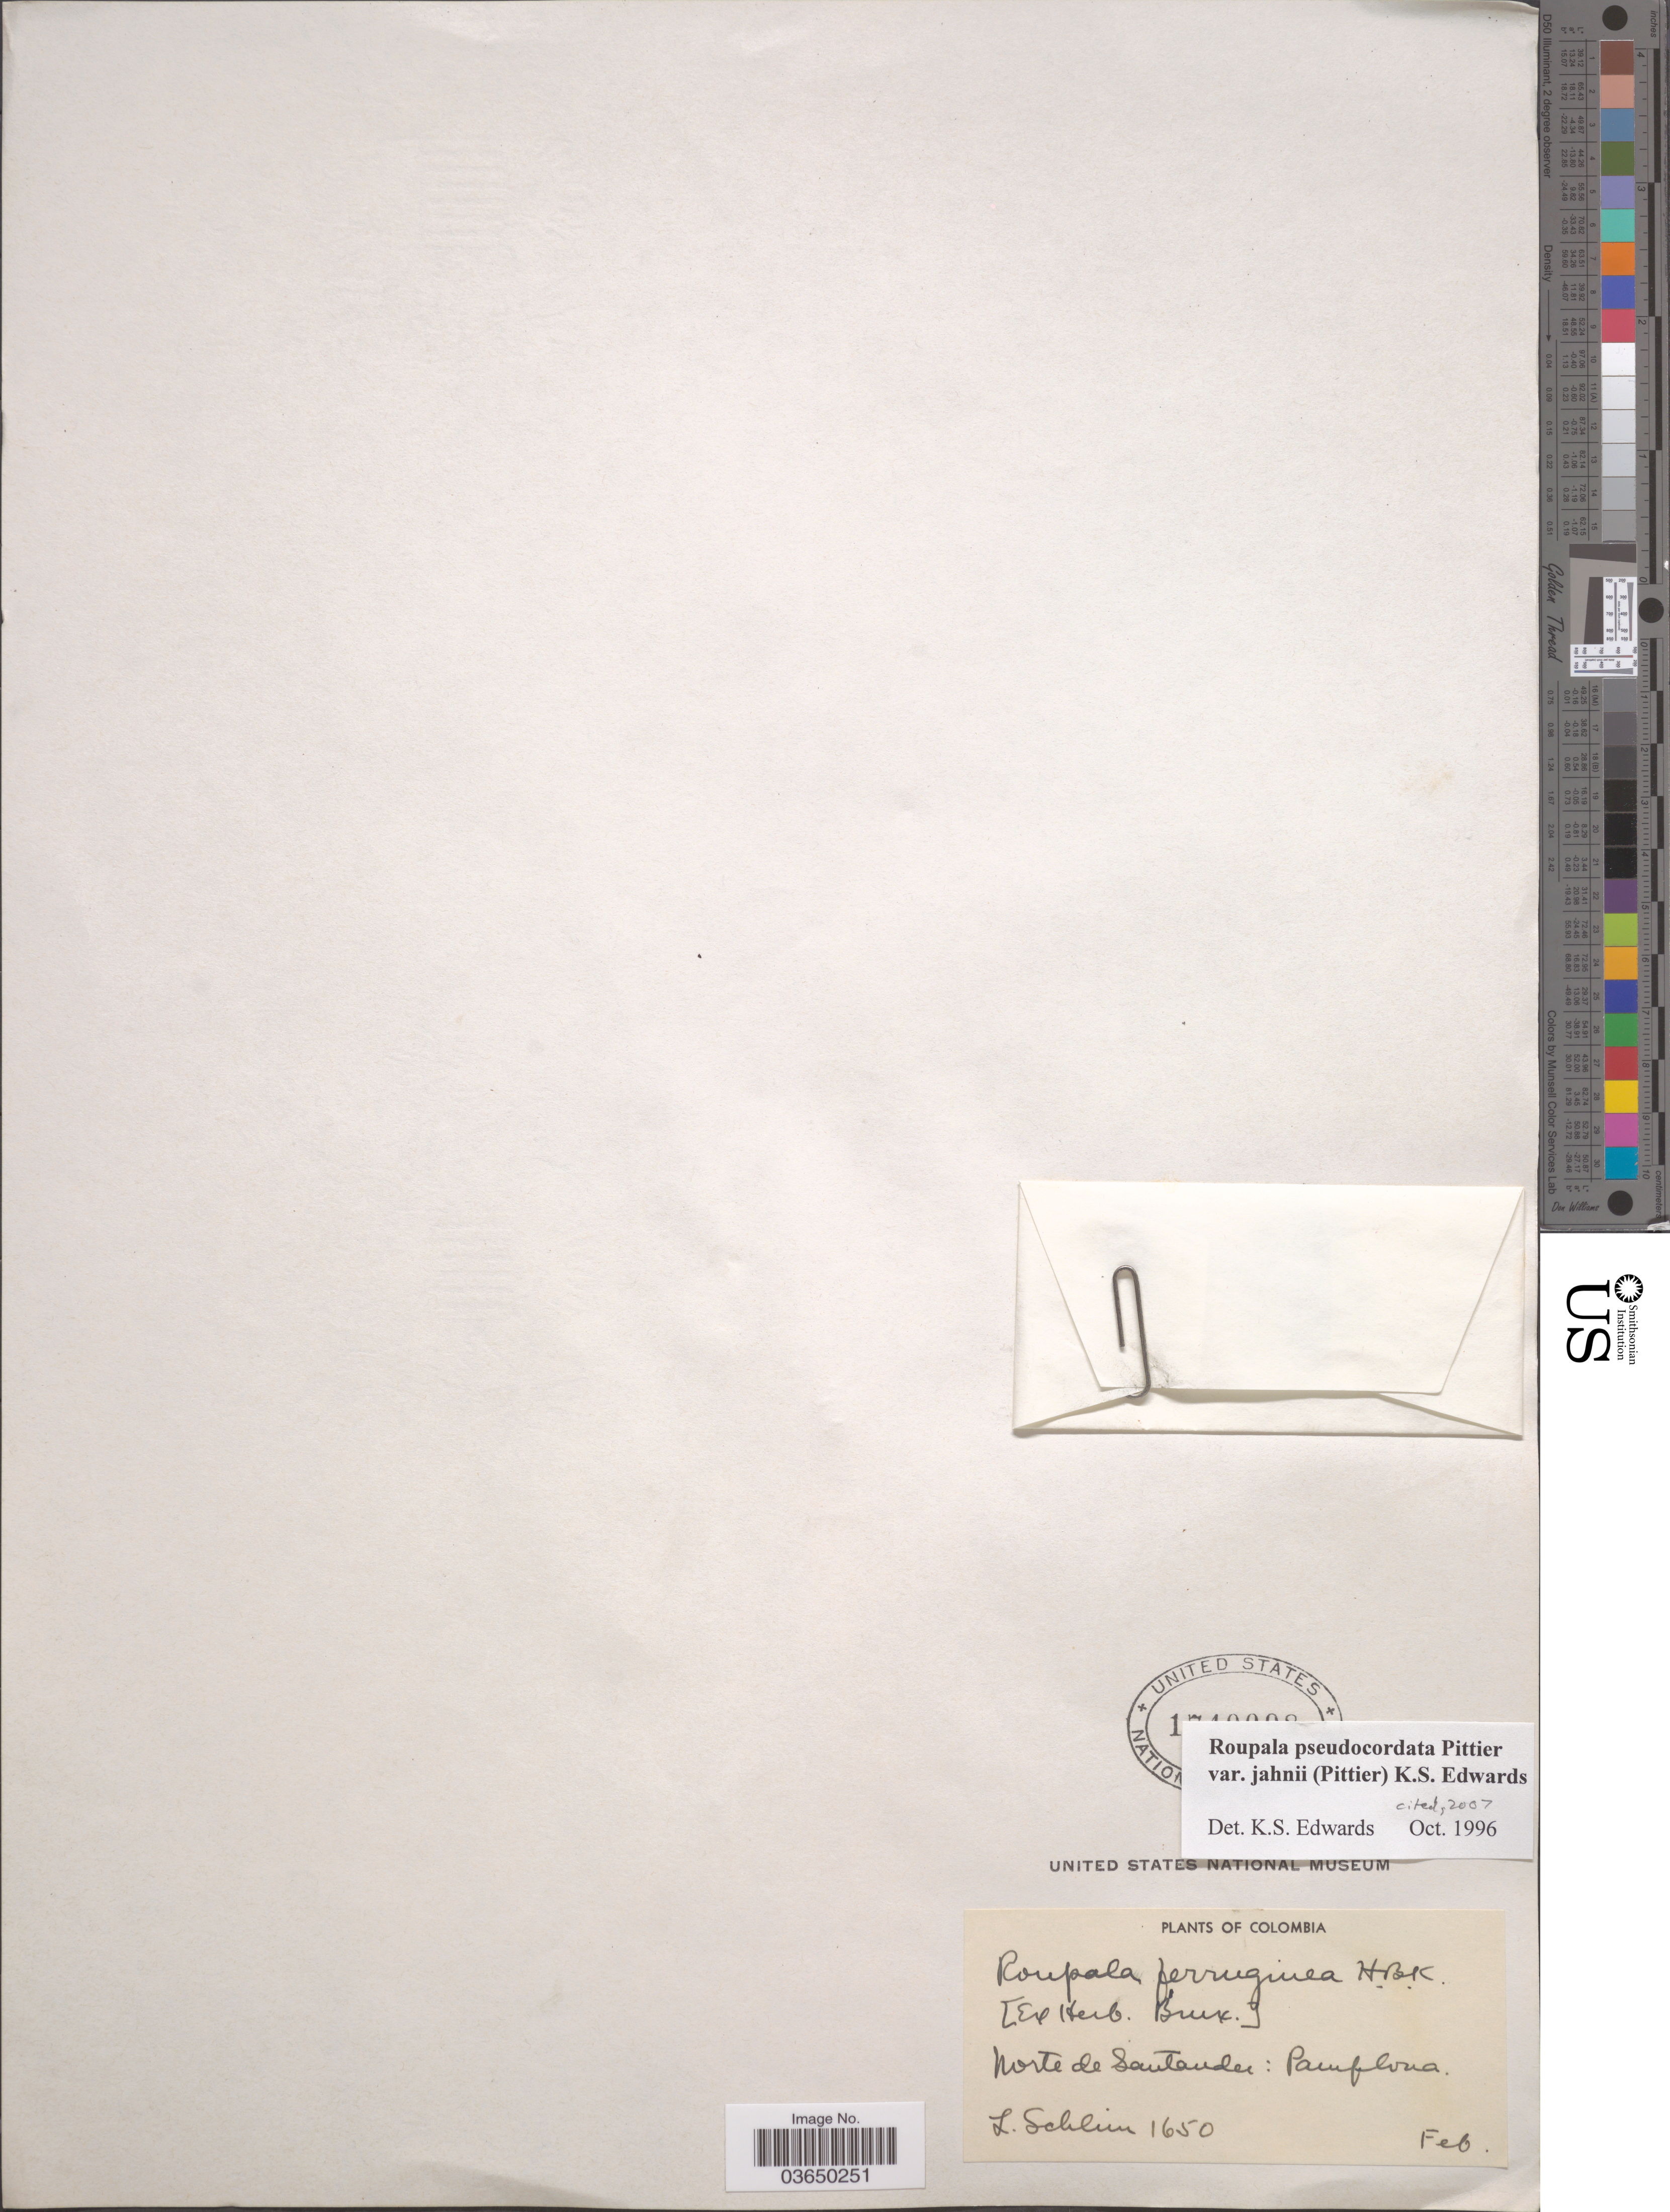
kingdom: Plantae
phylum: Tracheophyta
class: Magnoliopsida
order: Proteales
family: Proteaceae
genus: Roupala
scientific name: Roupala pseudocordata var. jahnii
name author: (Pittier) K.S. Edwards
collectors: L. Schlim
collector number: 1650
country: Colombia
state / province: Norte de Santander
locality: Pamplona.